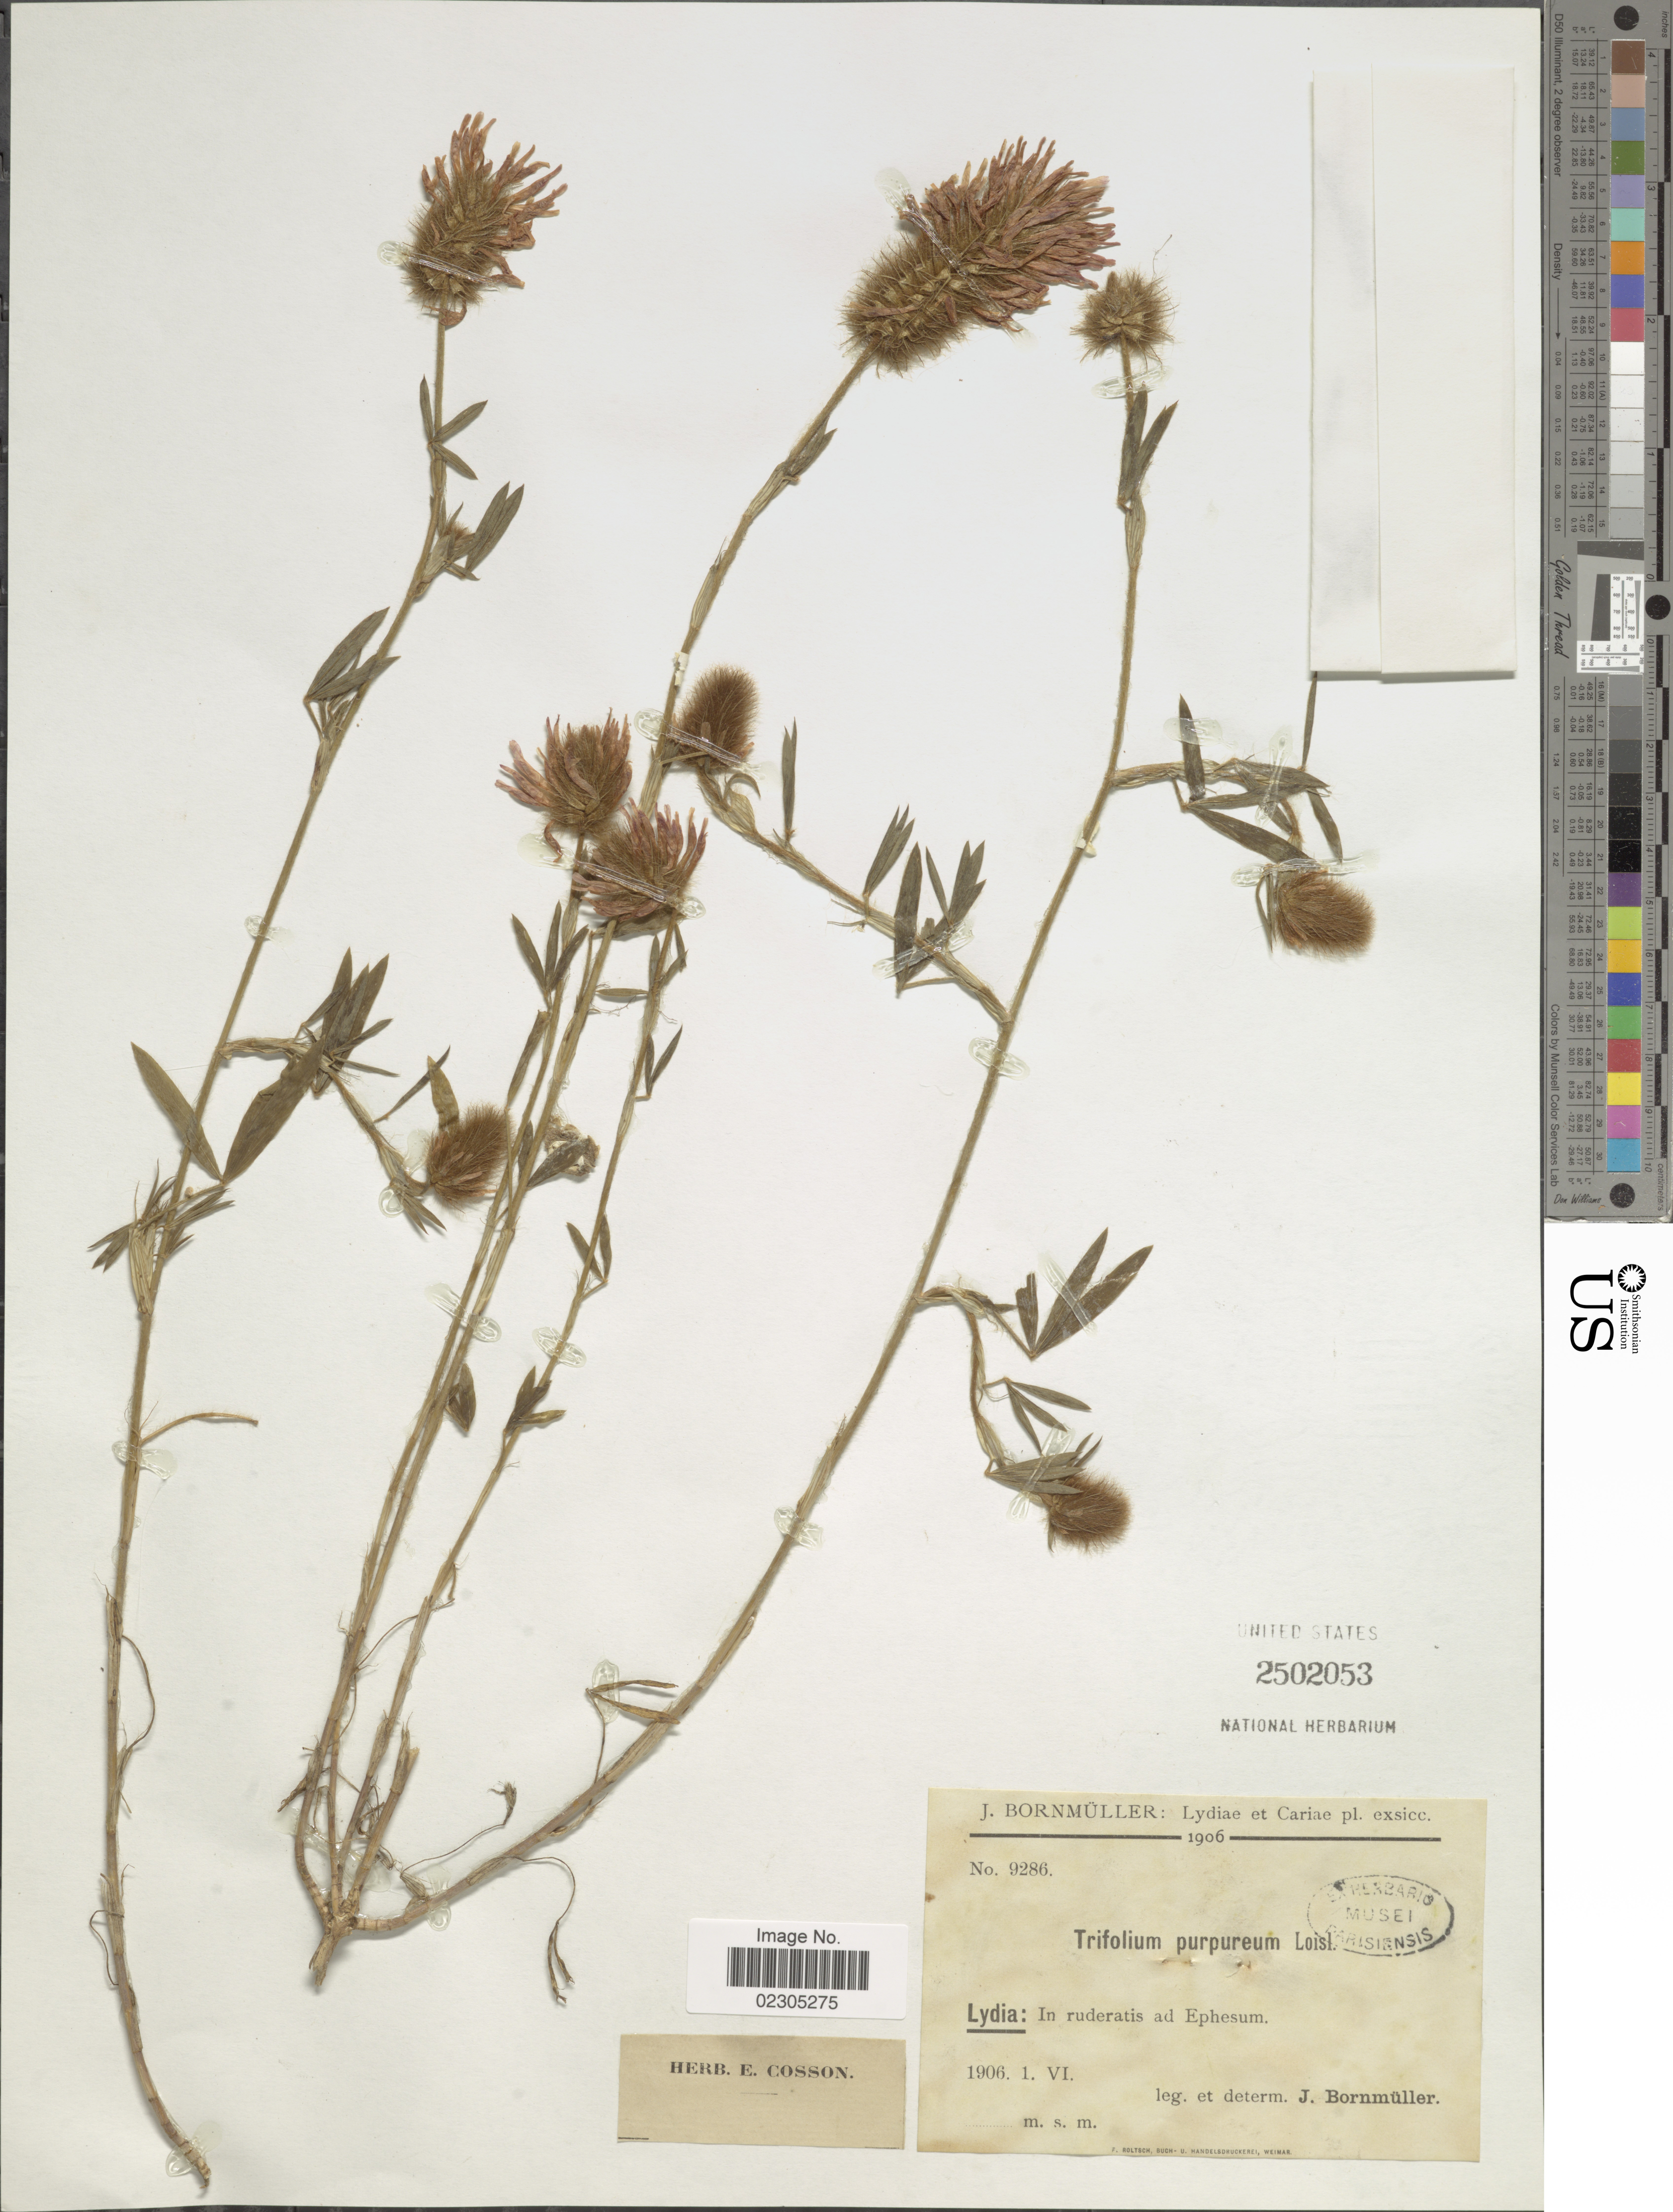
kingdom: Plantae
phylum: Tracheophyta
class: Magnoliopsida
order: Fabales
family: Fabaceae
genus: Trifolium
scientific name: Trifolium purpureum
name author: Loisel.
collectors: J. Bornmüller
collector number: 9286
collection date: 1906-06-01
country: Turkey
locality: Lydia: In ruderatis ad Ephesum.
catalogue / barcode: US 2502053